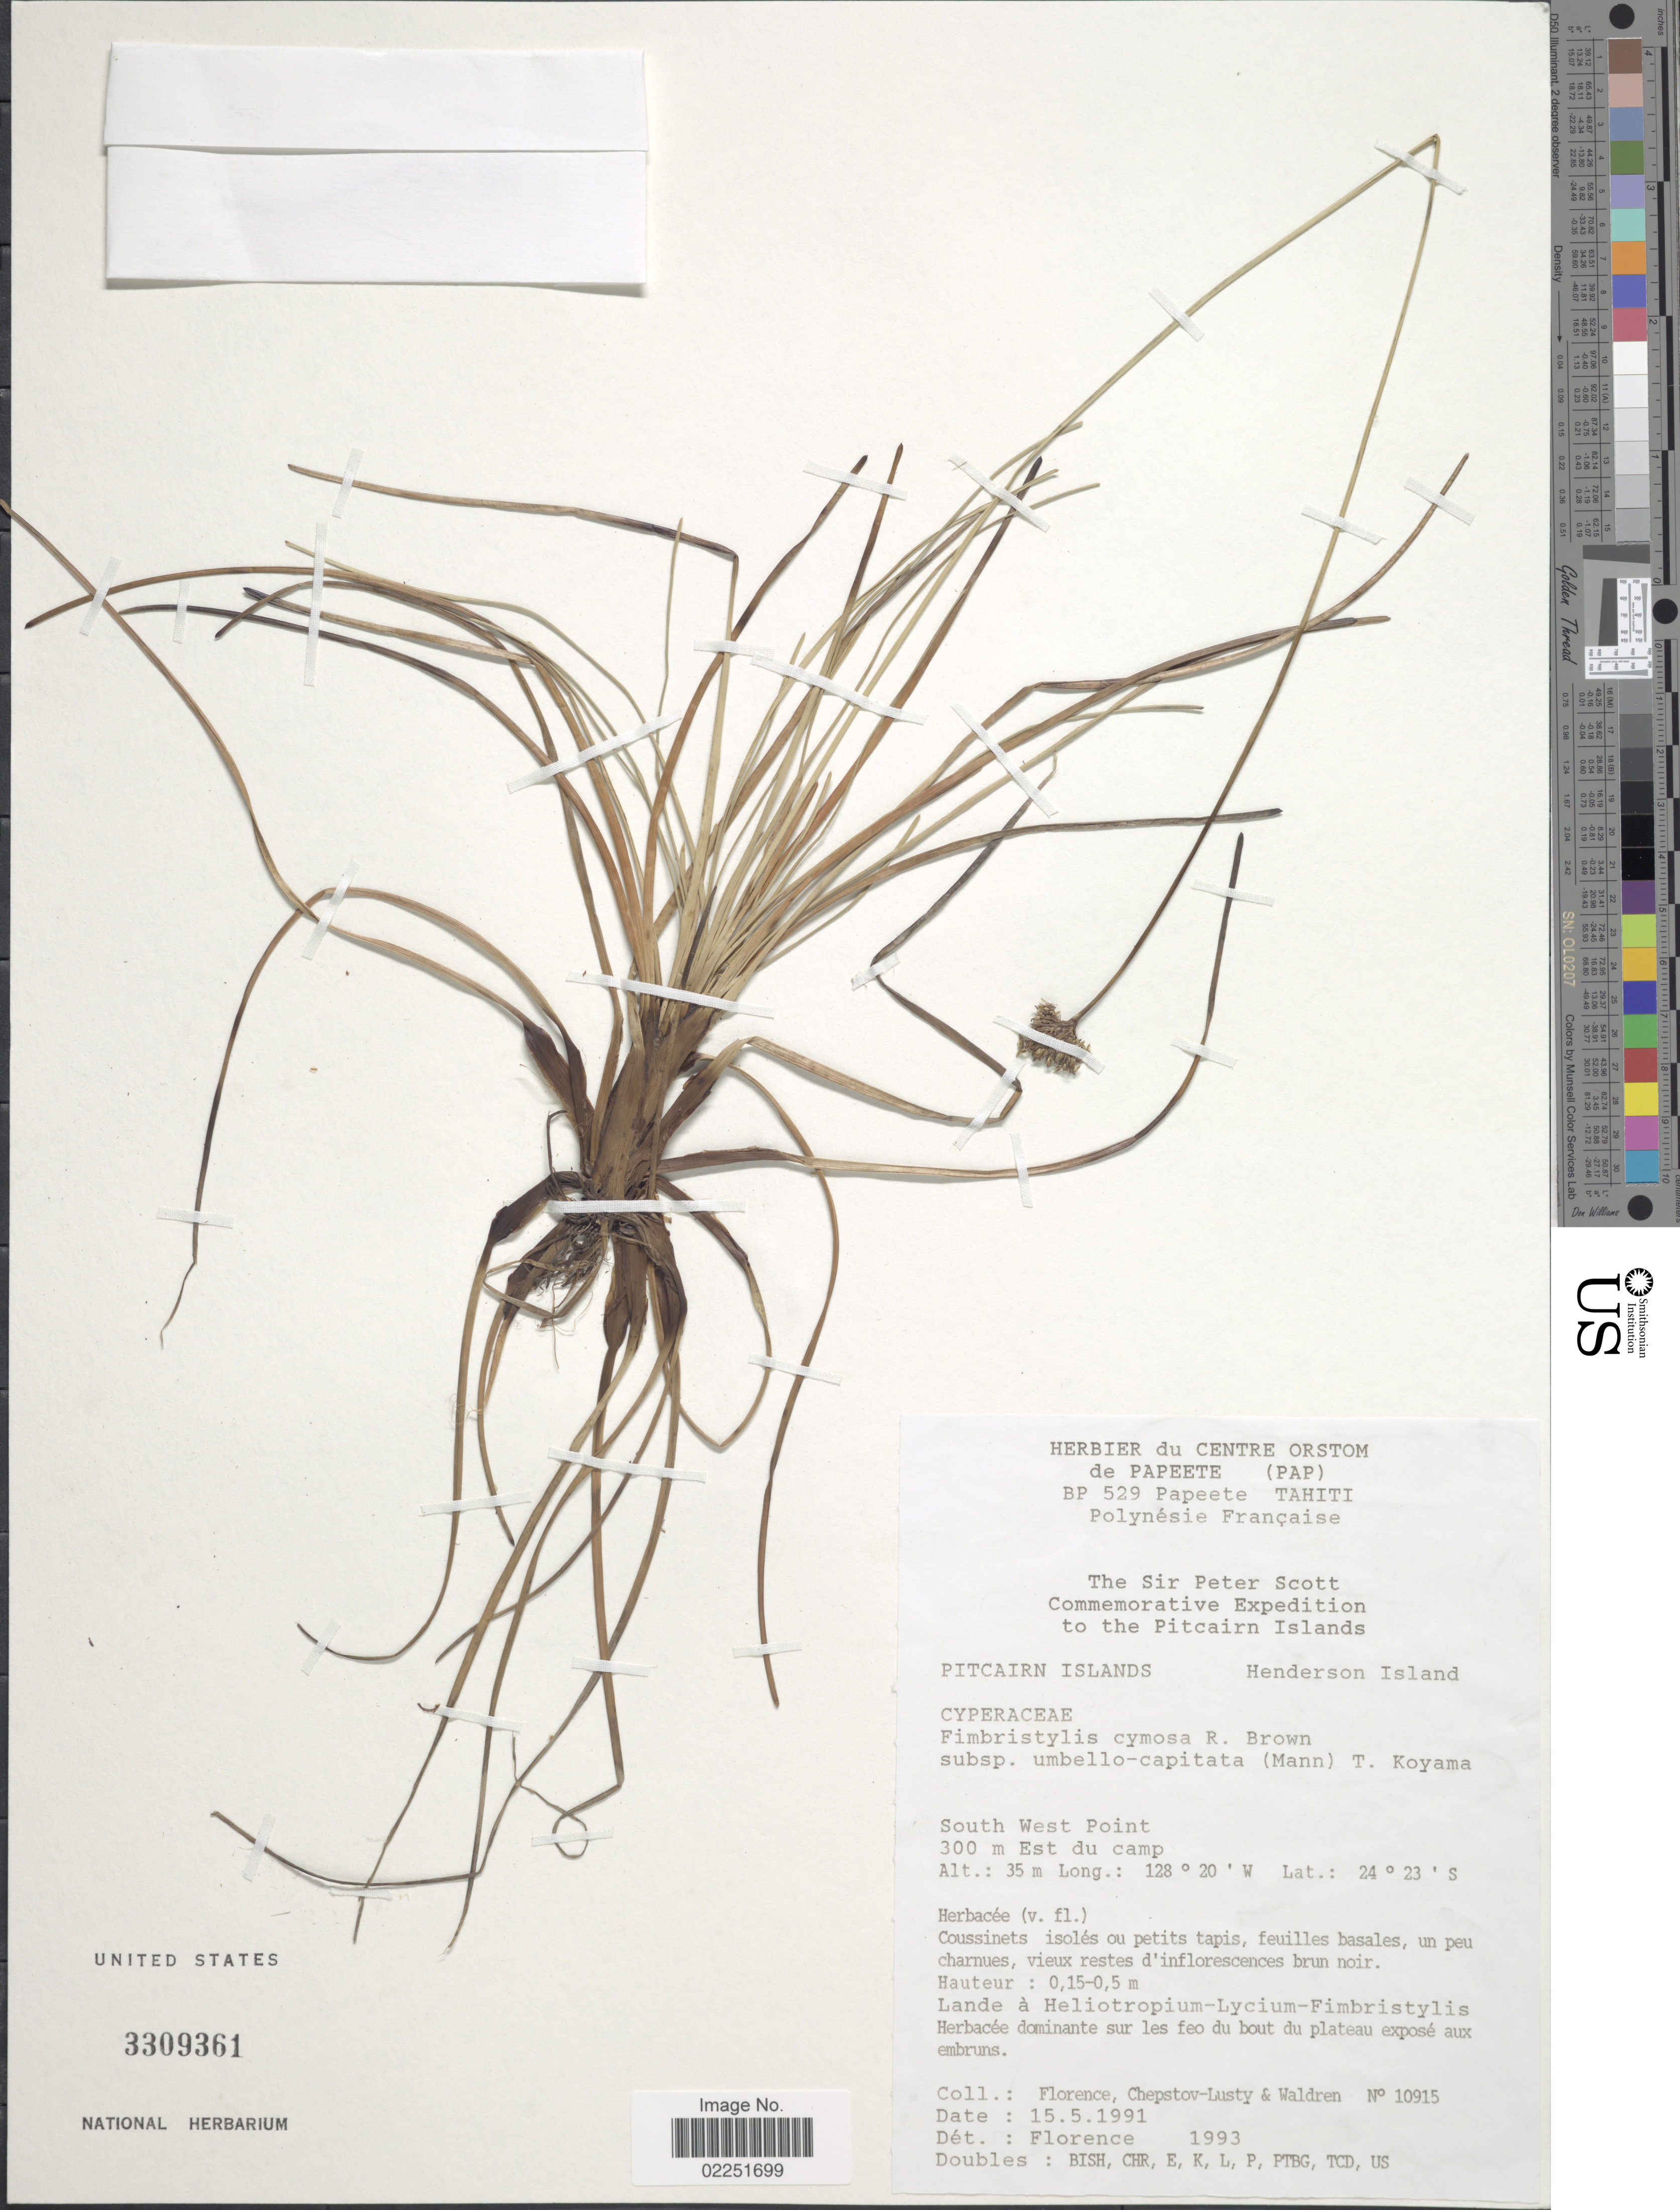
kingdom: Plantae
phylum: Tracheophyta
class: Liliopsida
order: Poales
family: Cyperaceae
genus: Fimbristylis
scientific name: Fimbristylis cymosa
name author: R. Br.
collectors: -. Florence, -. Chepstov-lusty & Waldren, --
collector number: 10915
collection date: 1991-05-15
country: Pitcairn Islands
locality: Henderson Island. South West Point. 300m Est du camp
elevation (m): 35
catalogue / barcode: US 3309361